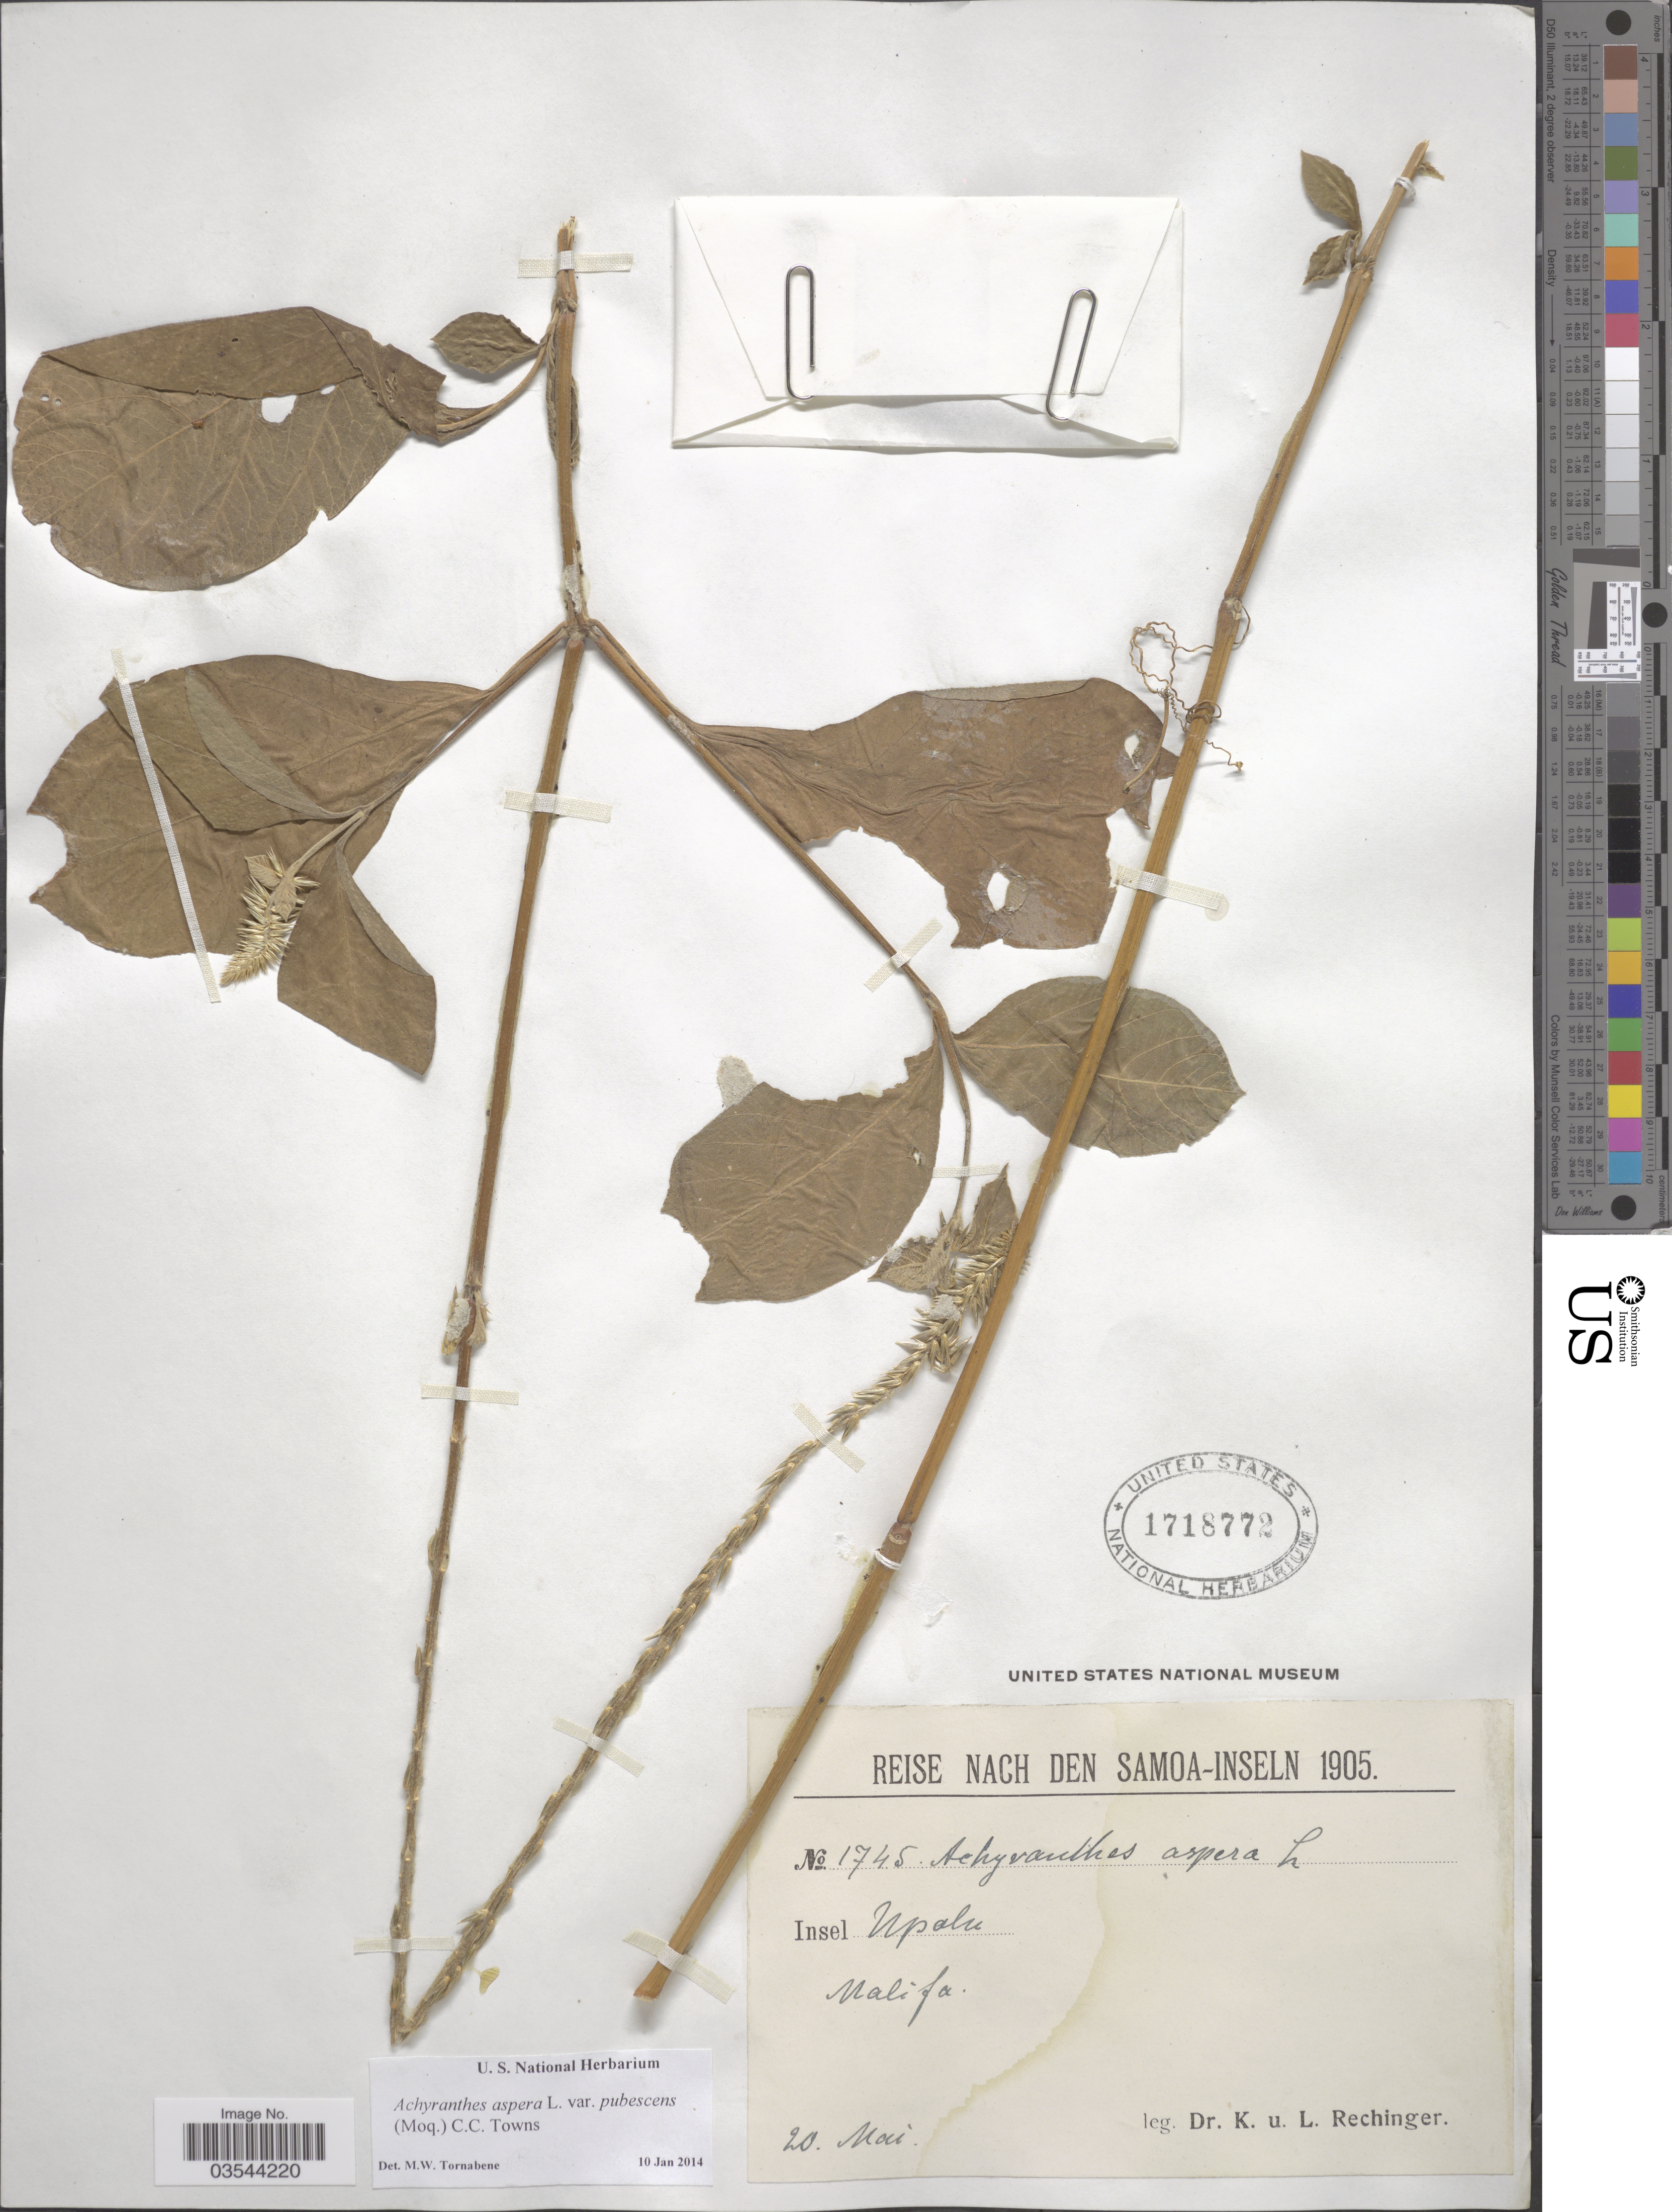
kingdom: Plantae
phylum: Tracheophyta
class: Magnoliopsida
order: Caryophyllales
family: Amaranthaceae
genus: Achyranthes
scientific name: Achyranthes aspera var. pubescens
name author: (Moq.) M. Gómez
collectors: K. Rechinger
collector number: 1745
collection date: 1905-05-20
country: Samoa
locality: Samoa-Inseln. Insel Upalu. Malifa.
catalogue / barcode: US 1718772